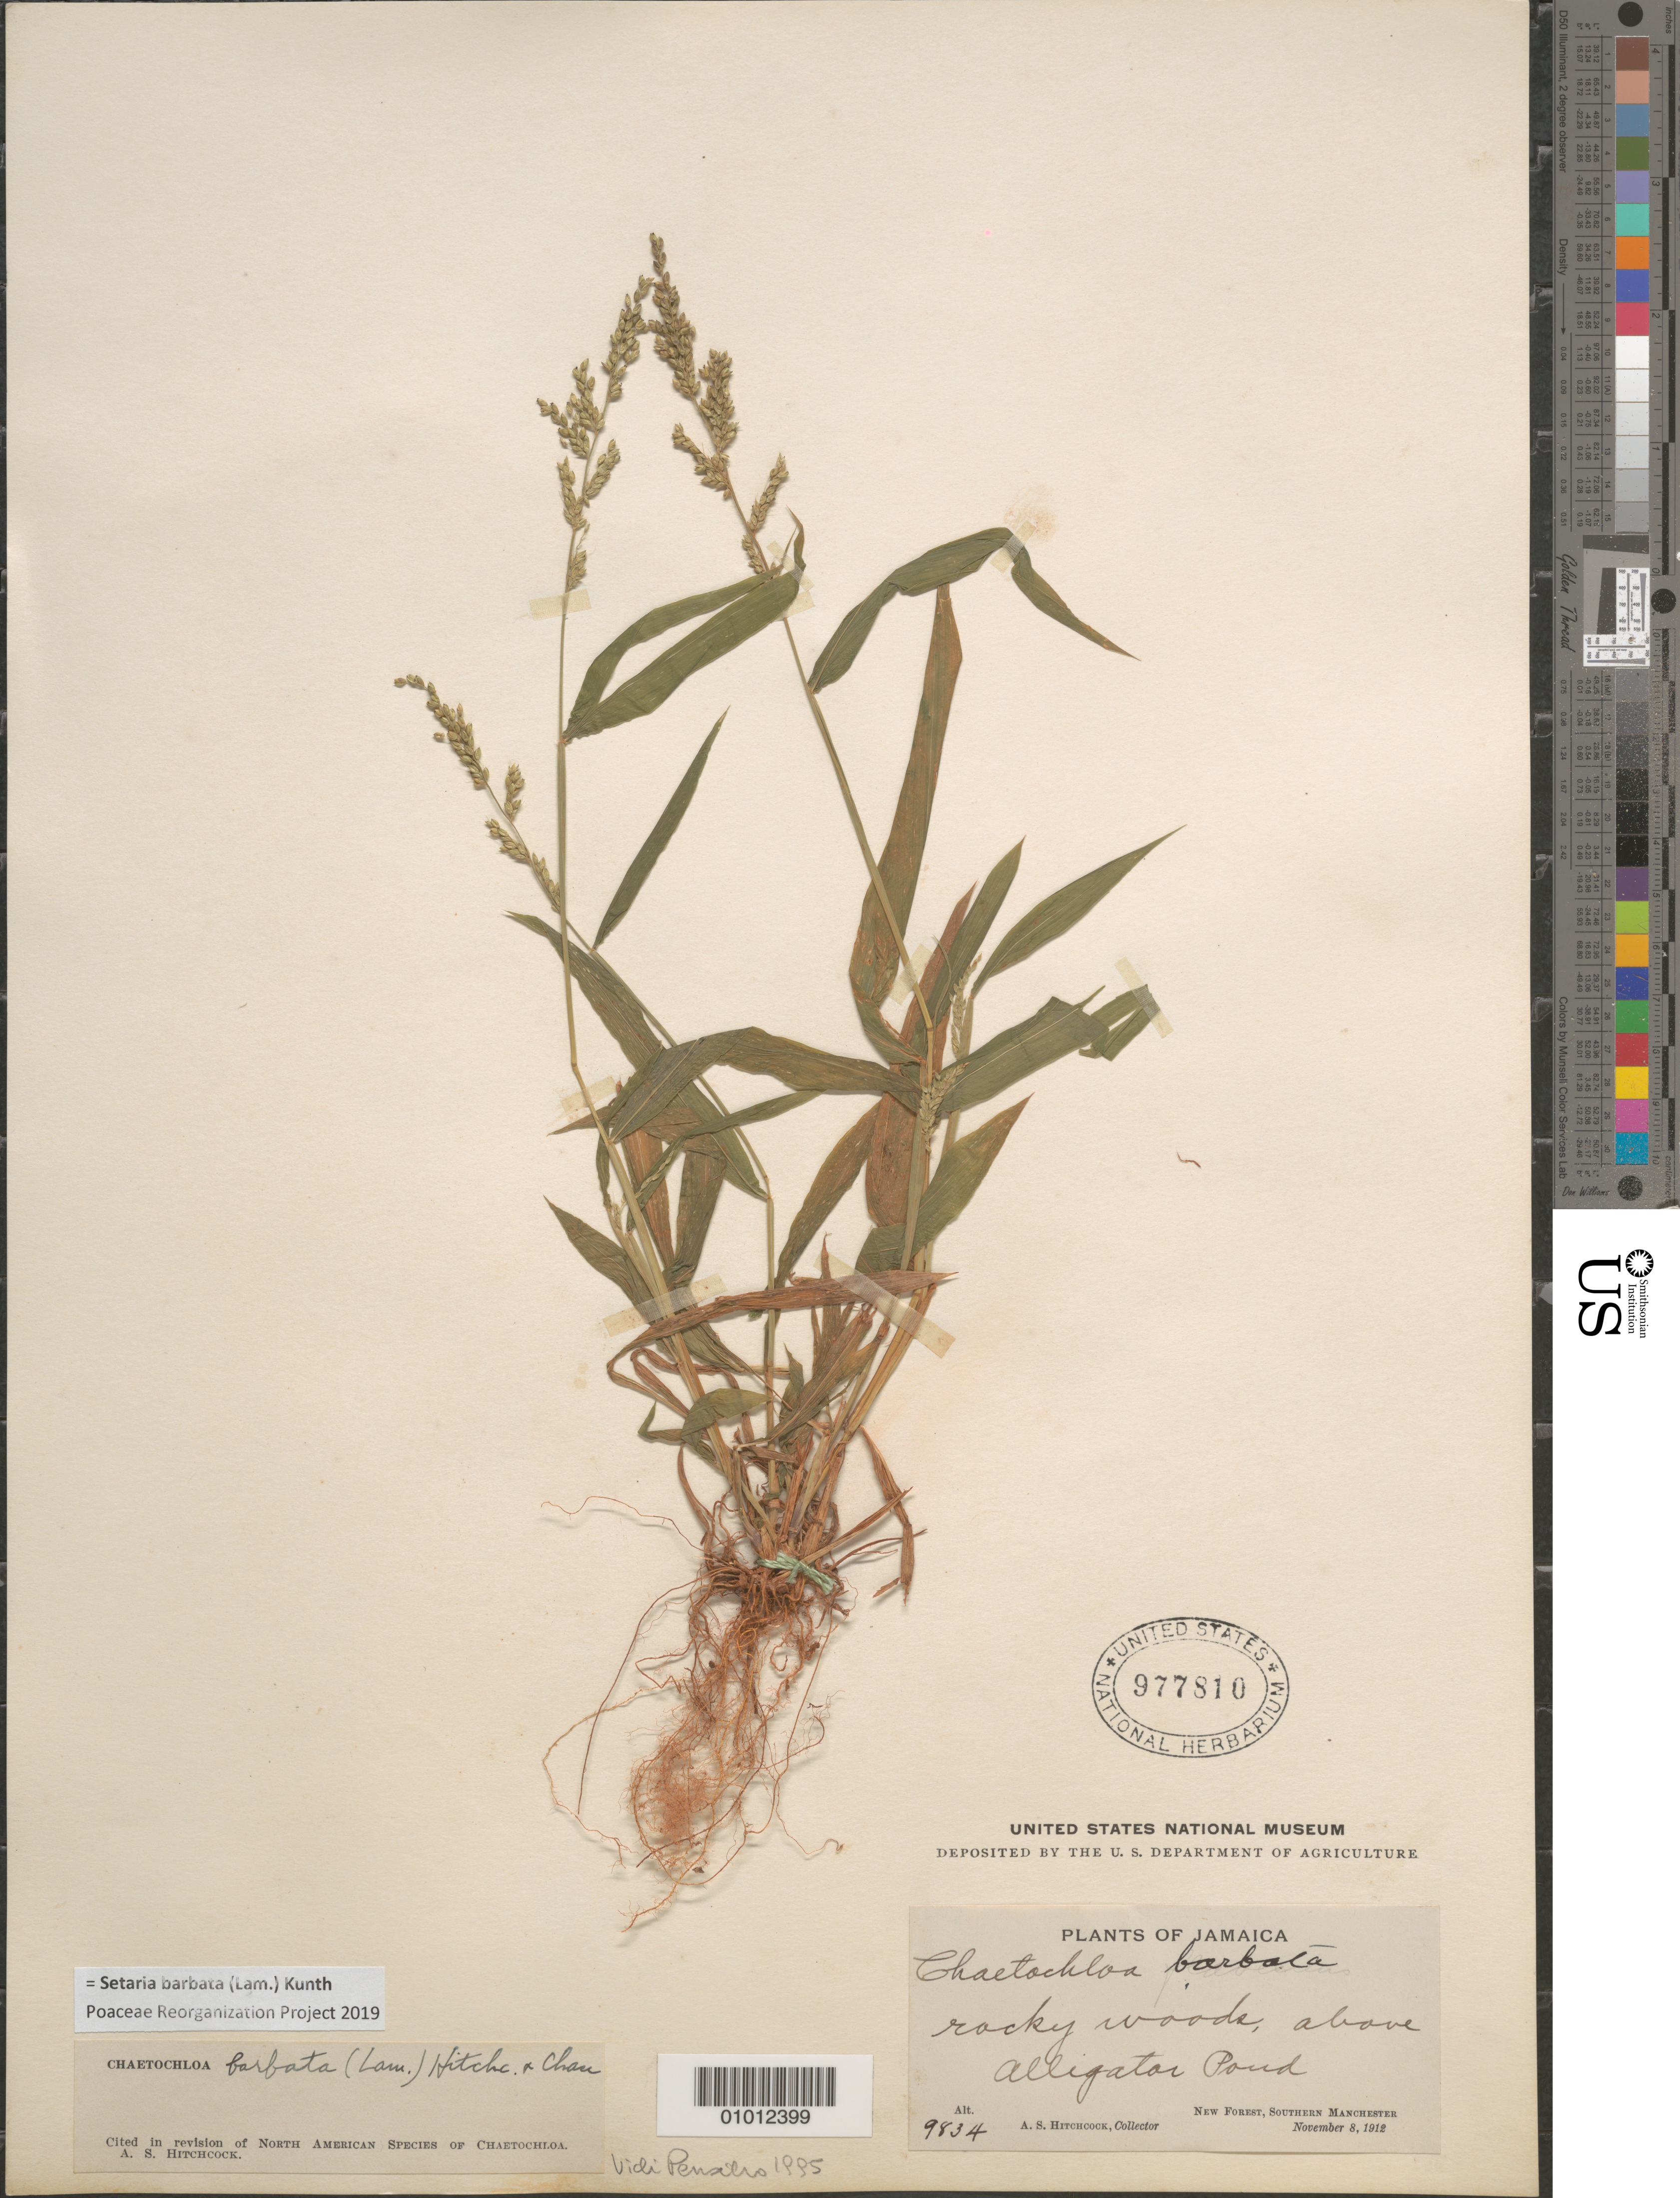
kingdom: Plantae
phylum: Tracheophyta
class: Liliopsida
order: Poales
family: Poaceae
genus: Setaria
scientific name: Setaria barbata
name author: (Lam.) Kunth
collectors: A. S. Hitchcock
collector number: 9834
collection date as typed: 08 Nov 1912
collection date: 1912-11-08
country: Jamaica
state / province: Manchester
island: Jamaica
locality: New Forest, southern Manchester, above Alligator Pond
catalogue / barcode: US 977810